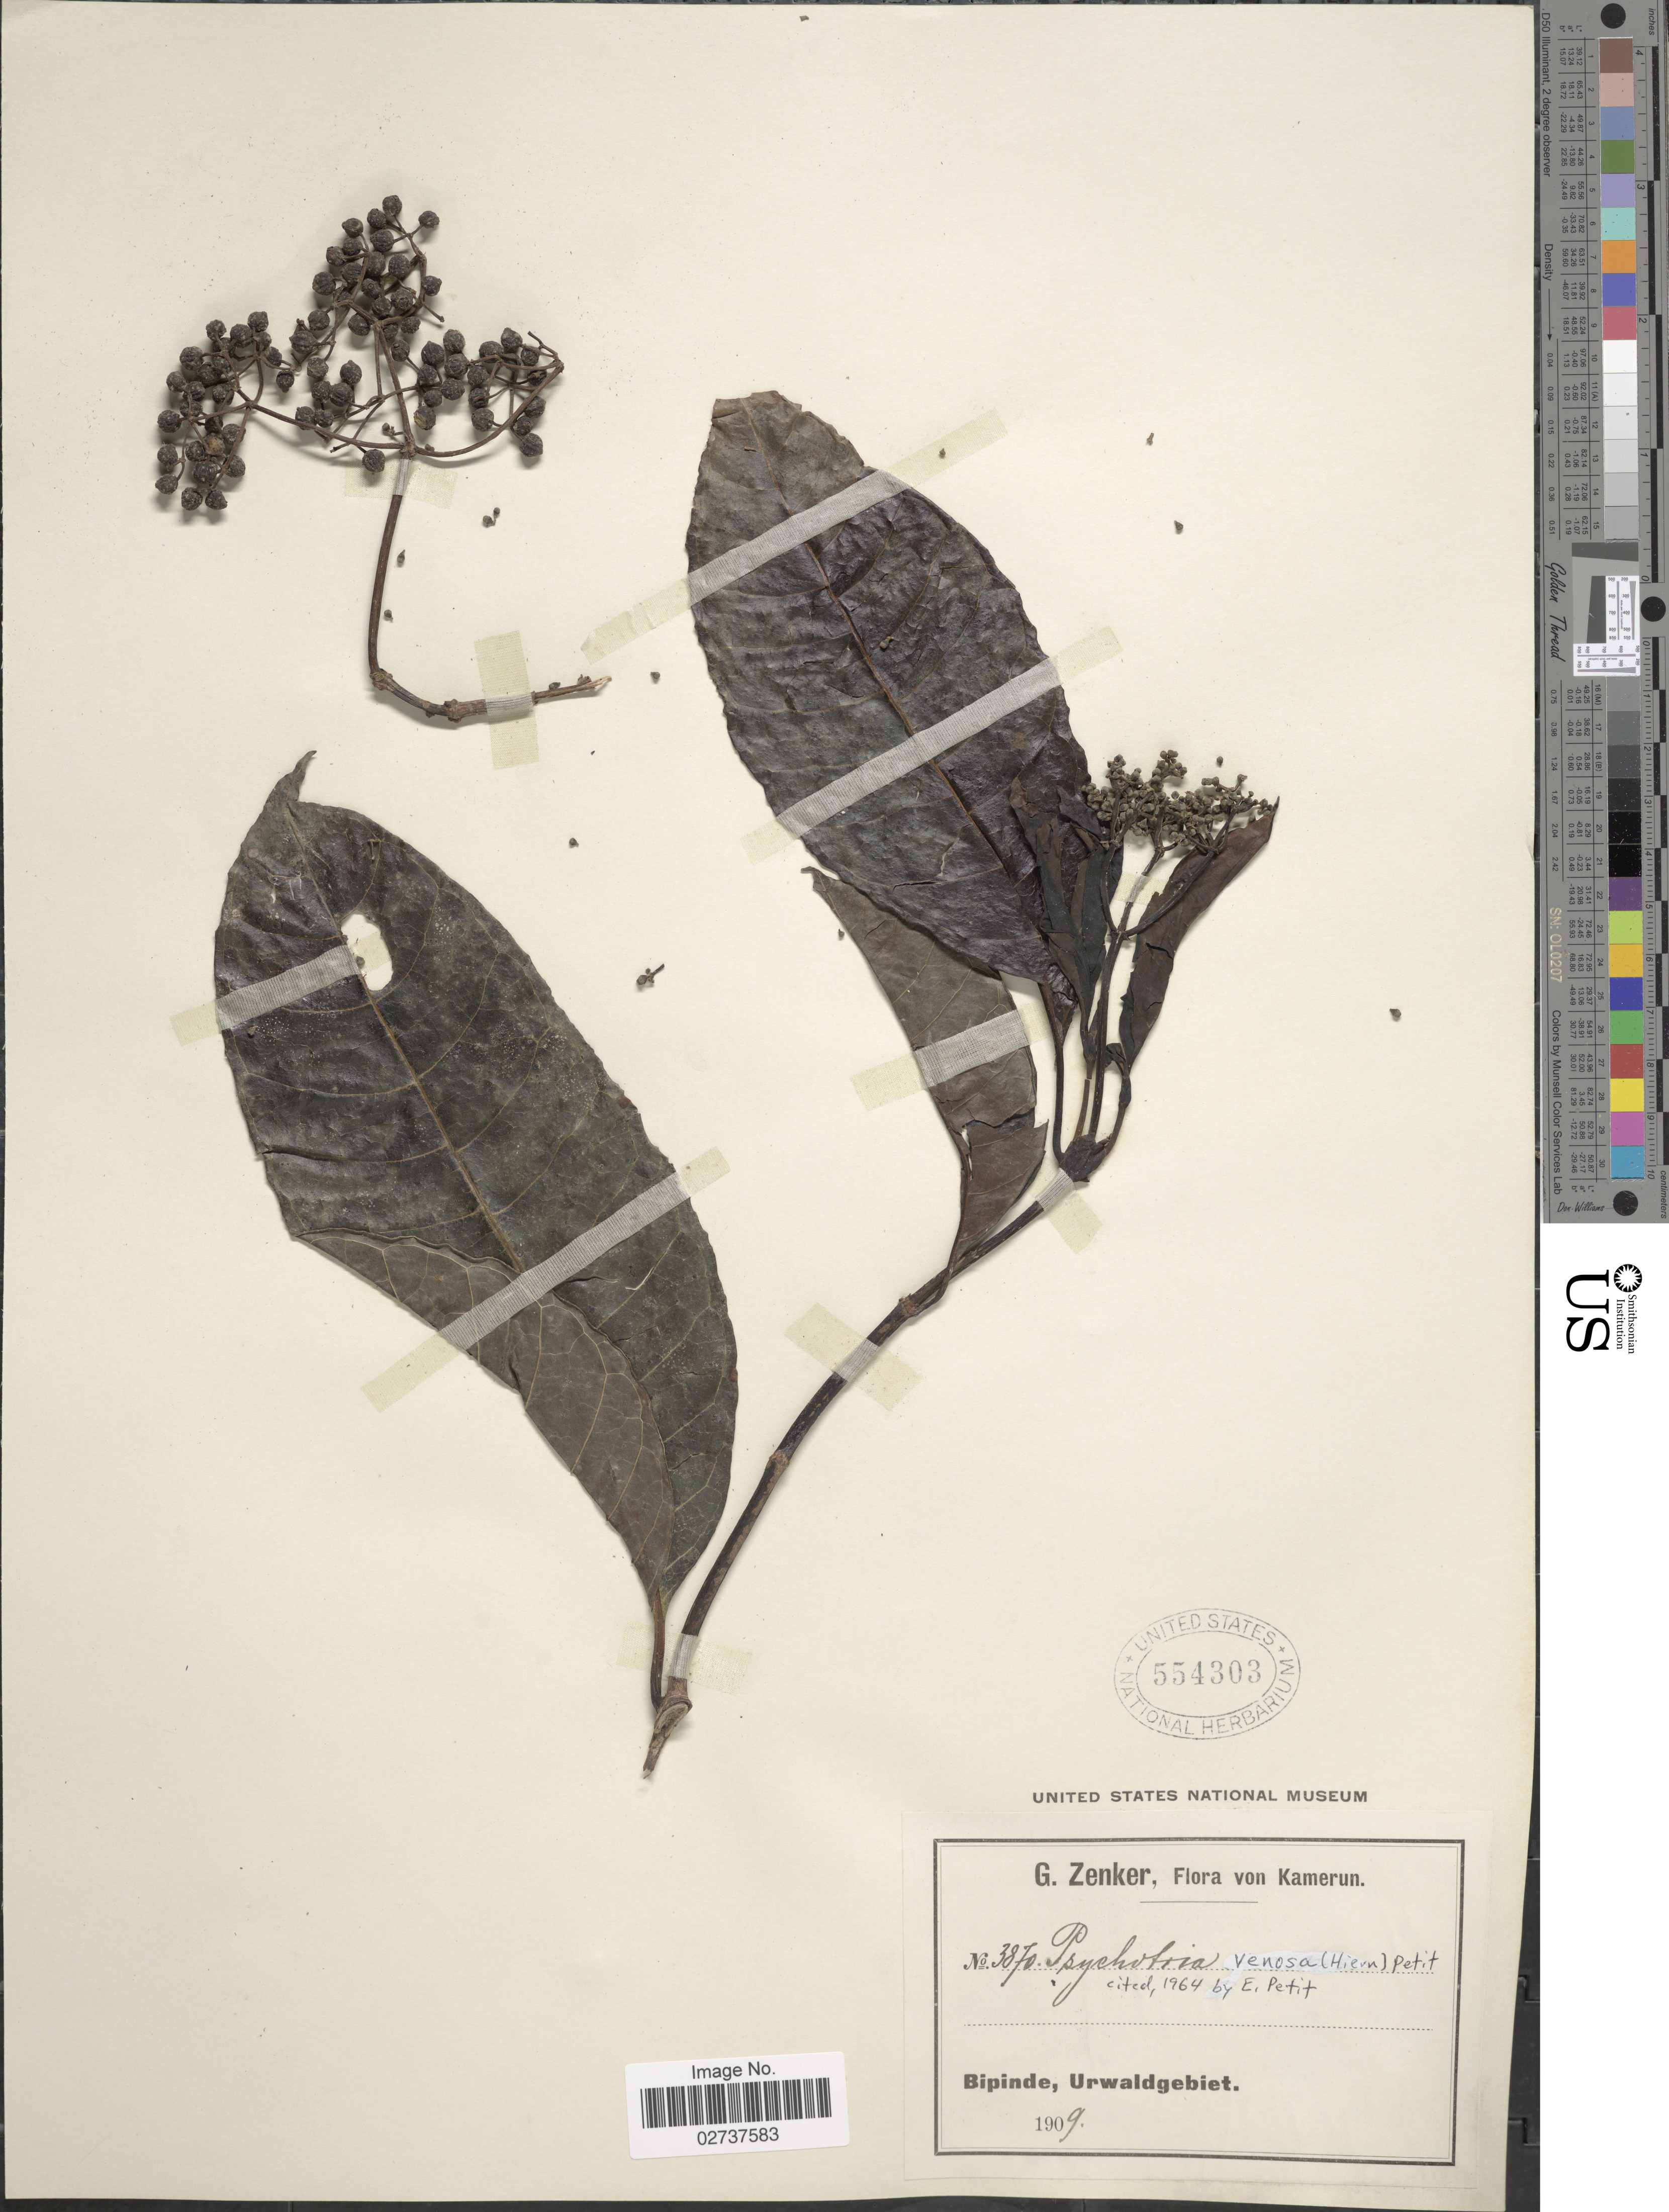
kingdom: Plantae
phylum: Tracheophyta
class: Magnoliopsida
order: Gentianales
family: Rubiaceae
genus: Psychotria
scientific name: Psychotria venosa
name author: (Hiern) E.M.A. Petit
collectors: G. A. Zenker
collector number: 3870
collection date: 1909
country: Cameroon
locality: Kamerun, Bipinde, Urwaldgebiet.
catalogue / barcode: US 554303